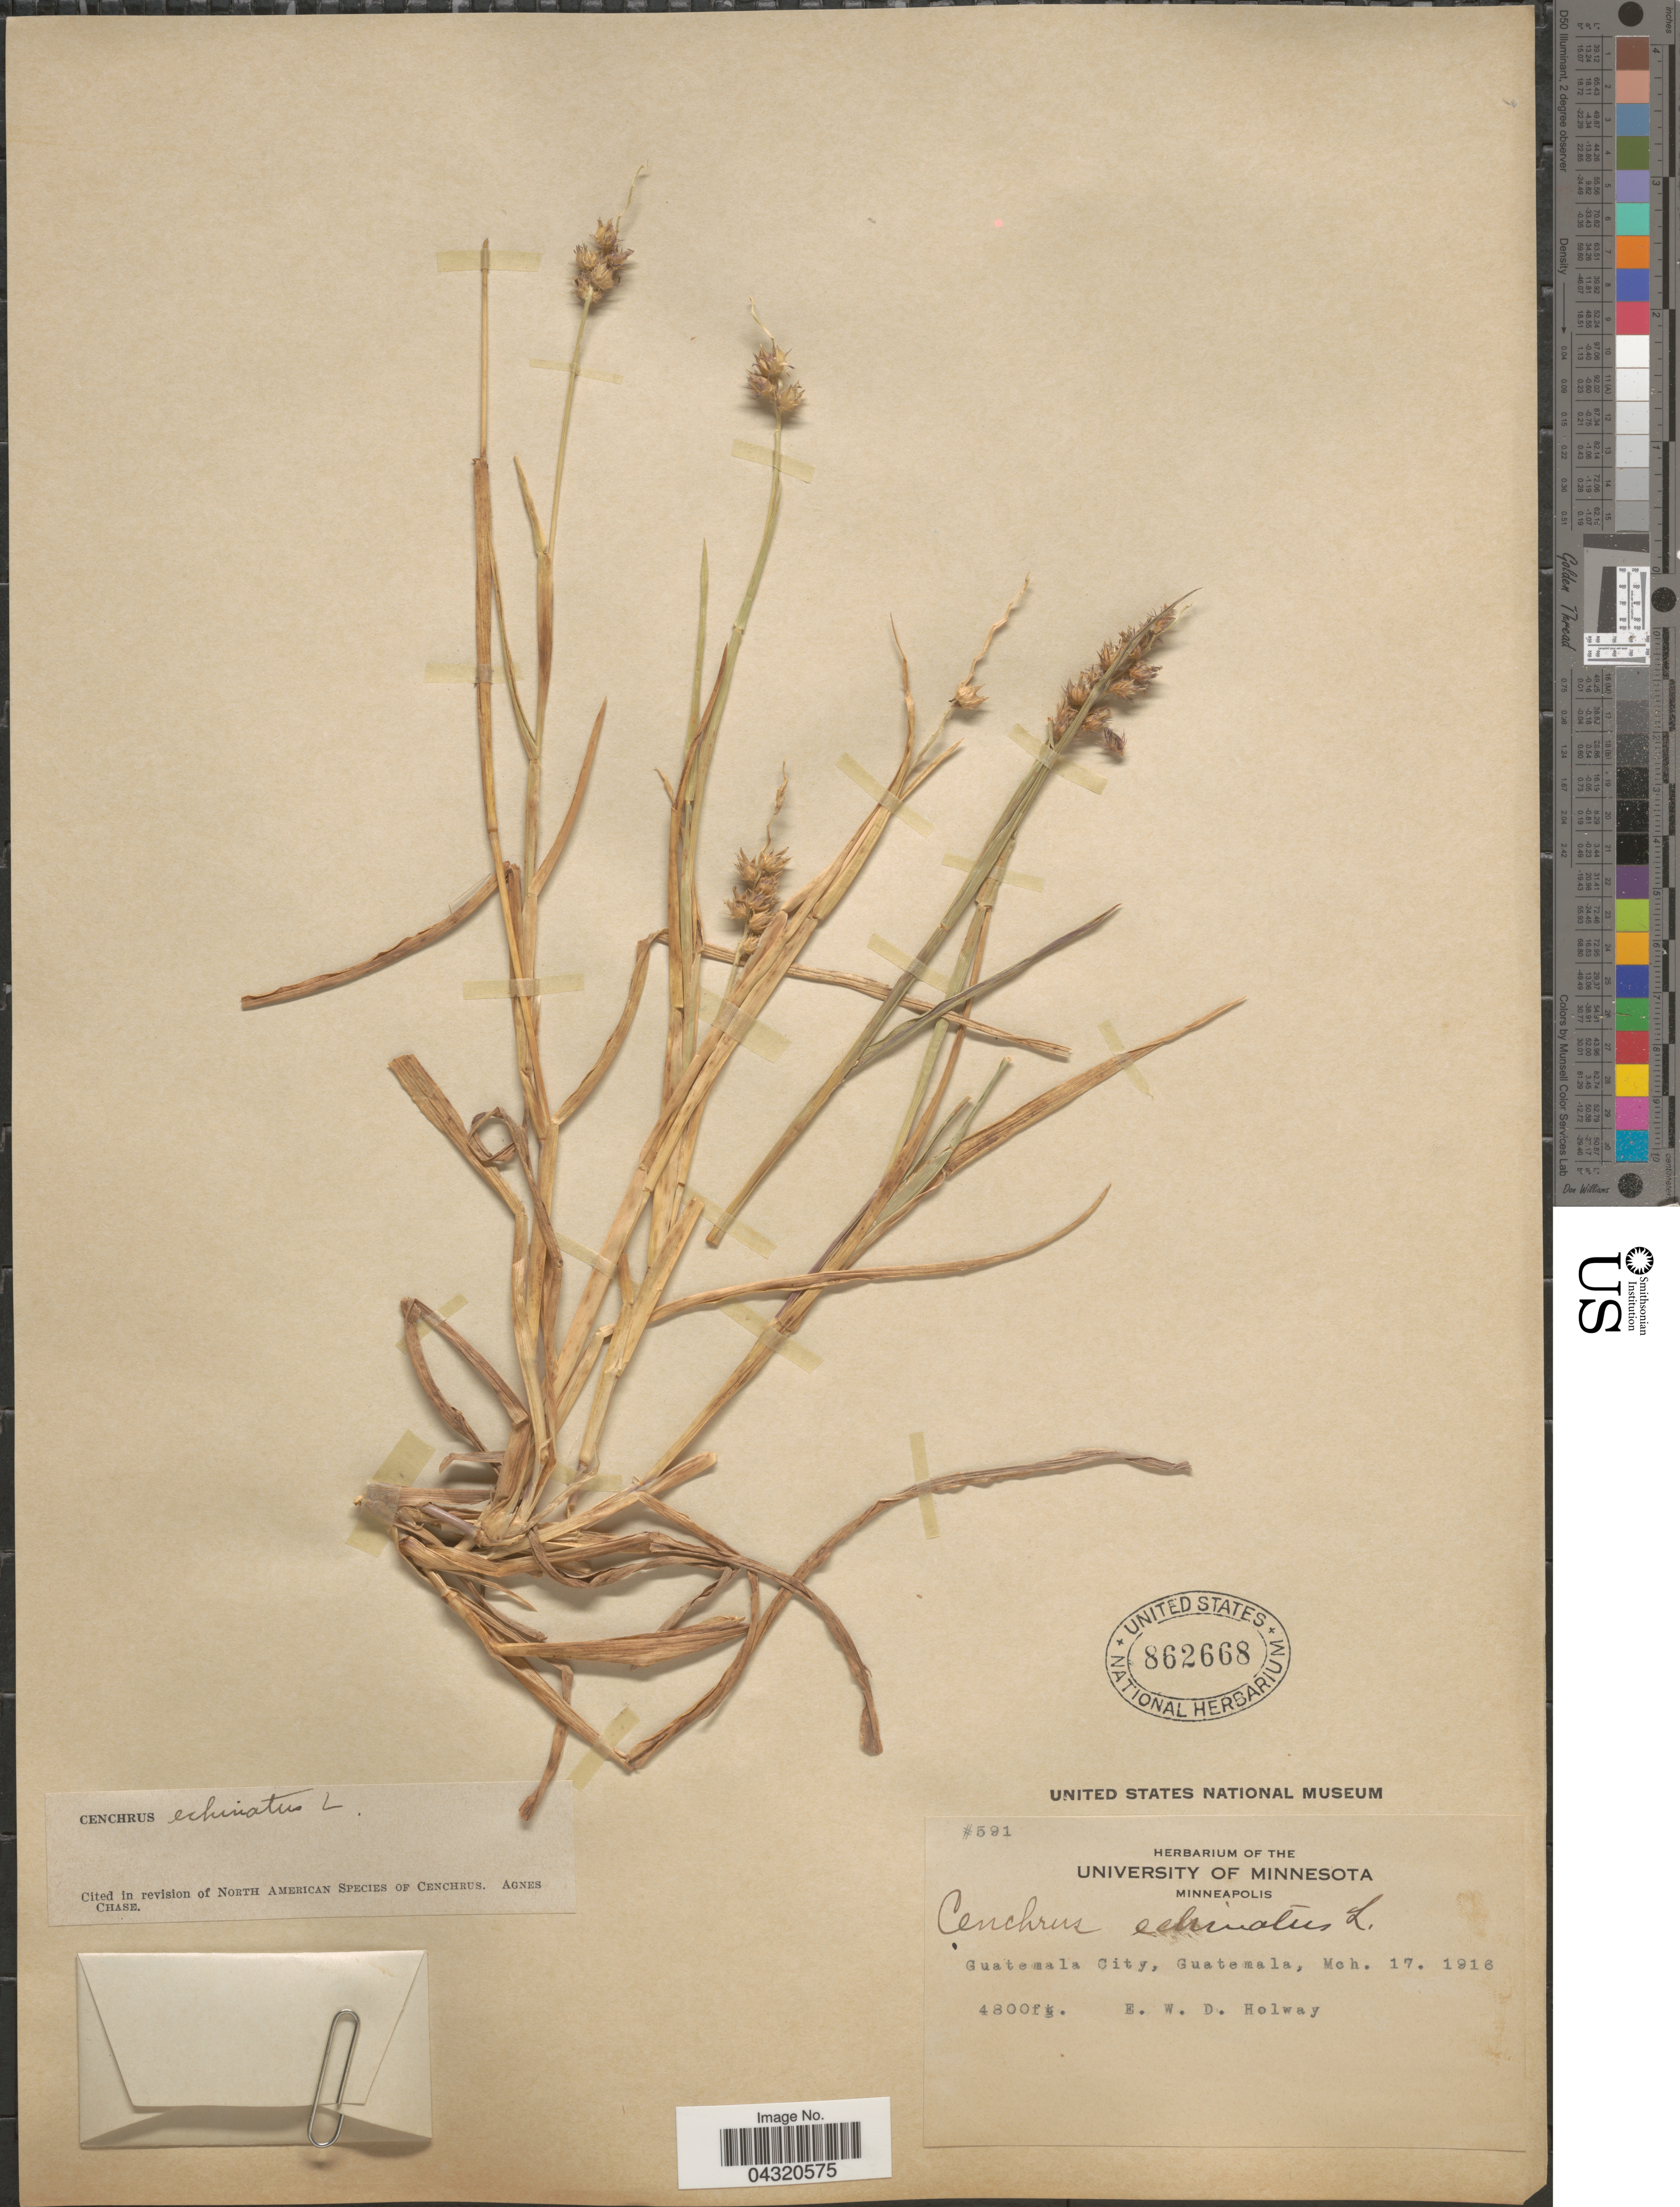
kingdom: Plantae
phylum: Tracheophyta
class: Liliopsida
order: Poales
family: Poaceae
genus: Cenchrus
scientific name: Cenchrus echinatus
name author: L.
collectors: E. W. D. Holway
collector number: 591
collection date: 1916-03-17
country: Guatemala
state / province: Guatemala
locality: Guatemala City.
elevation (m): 1463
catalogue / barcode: US 862668